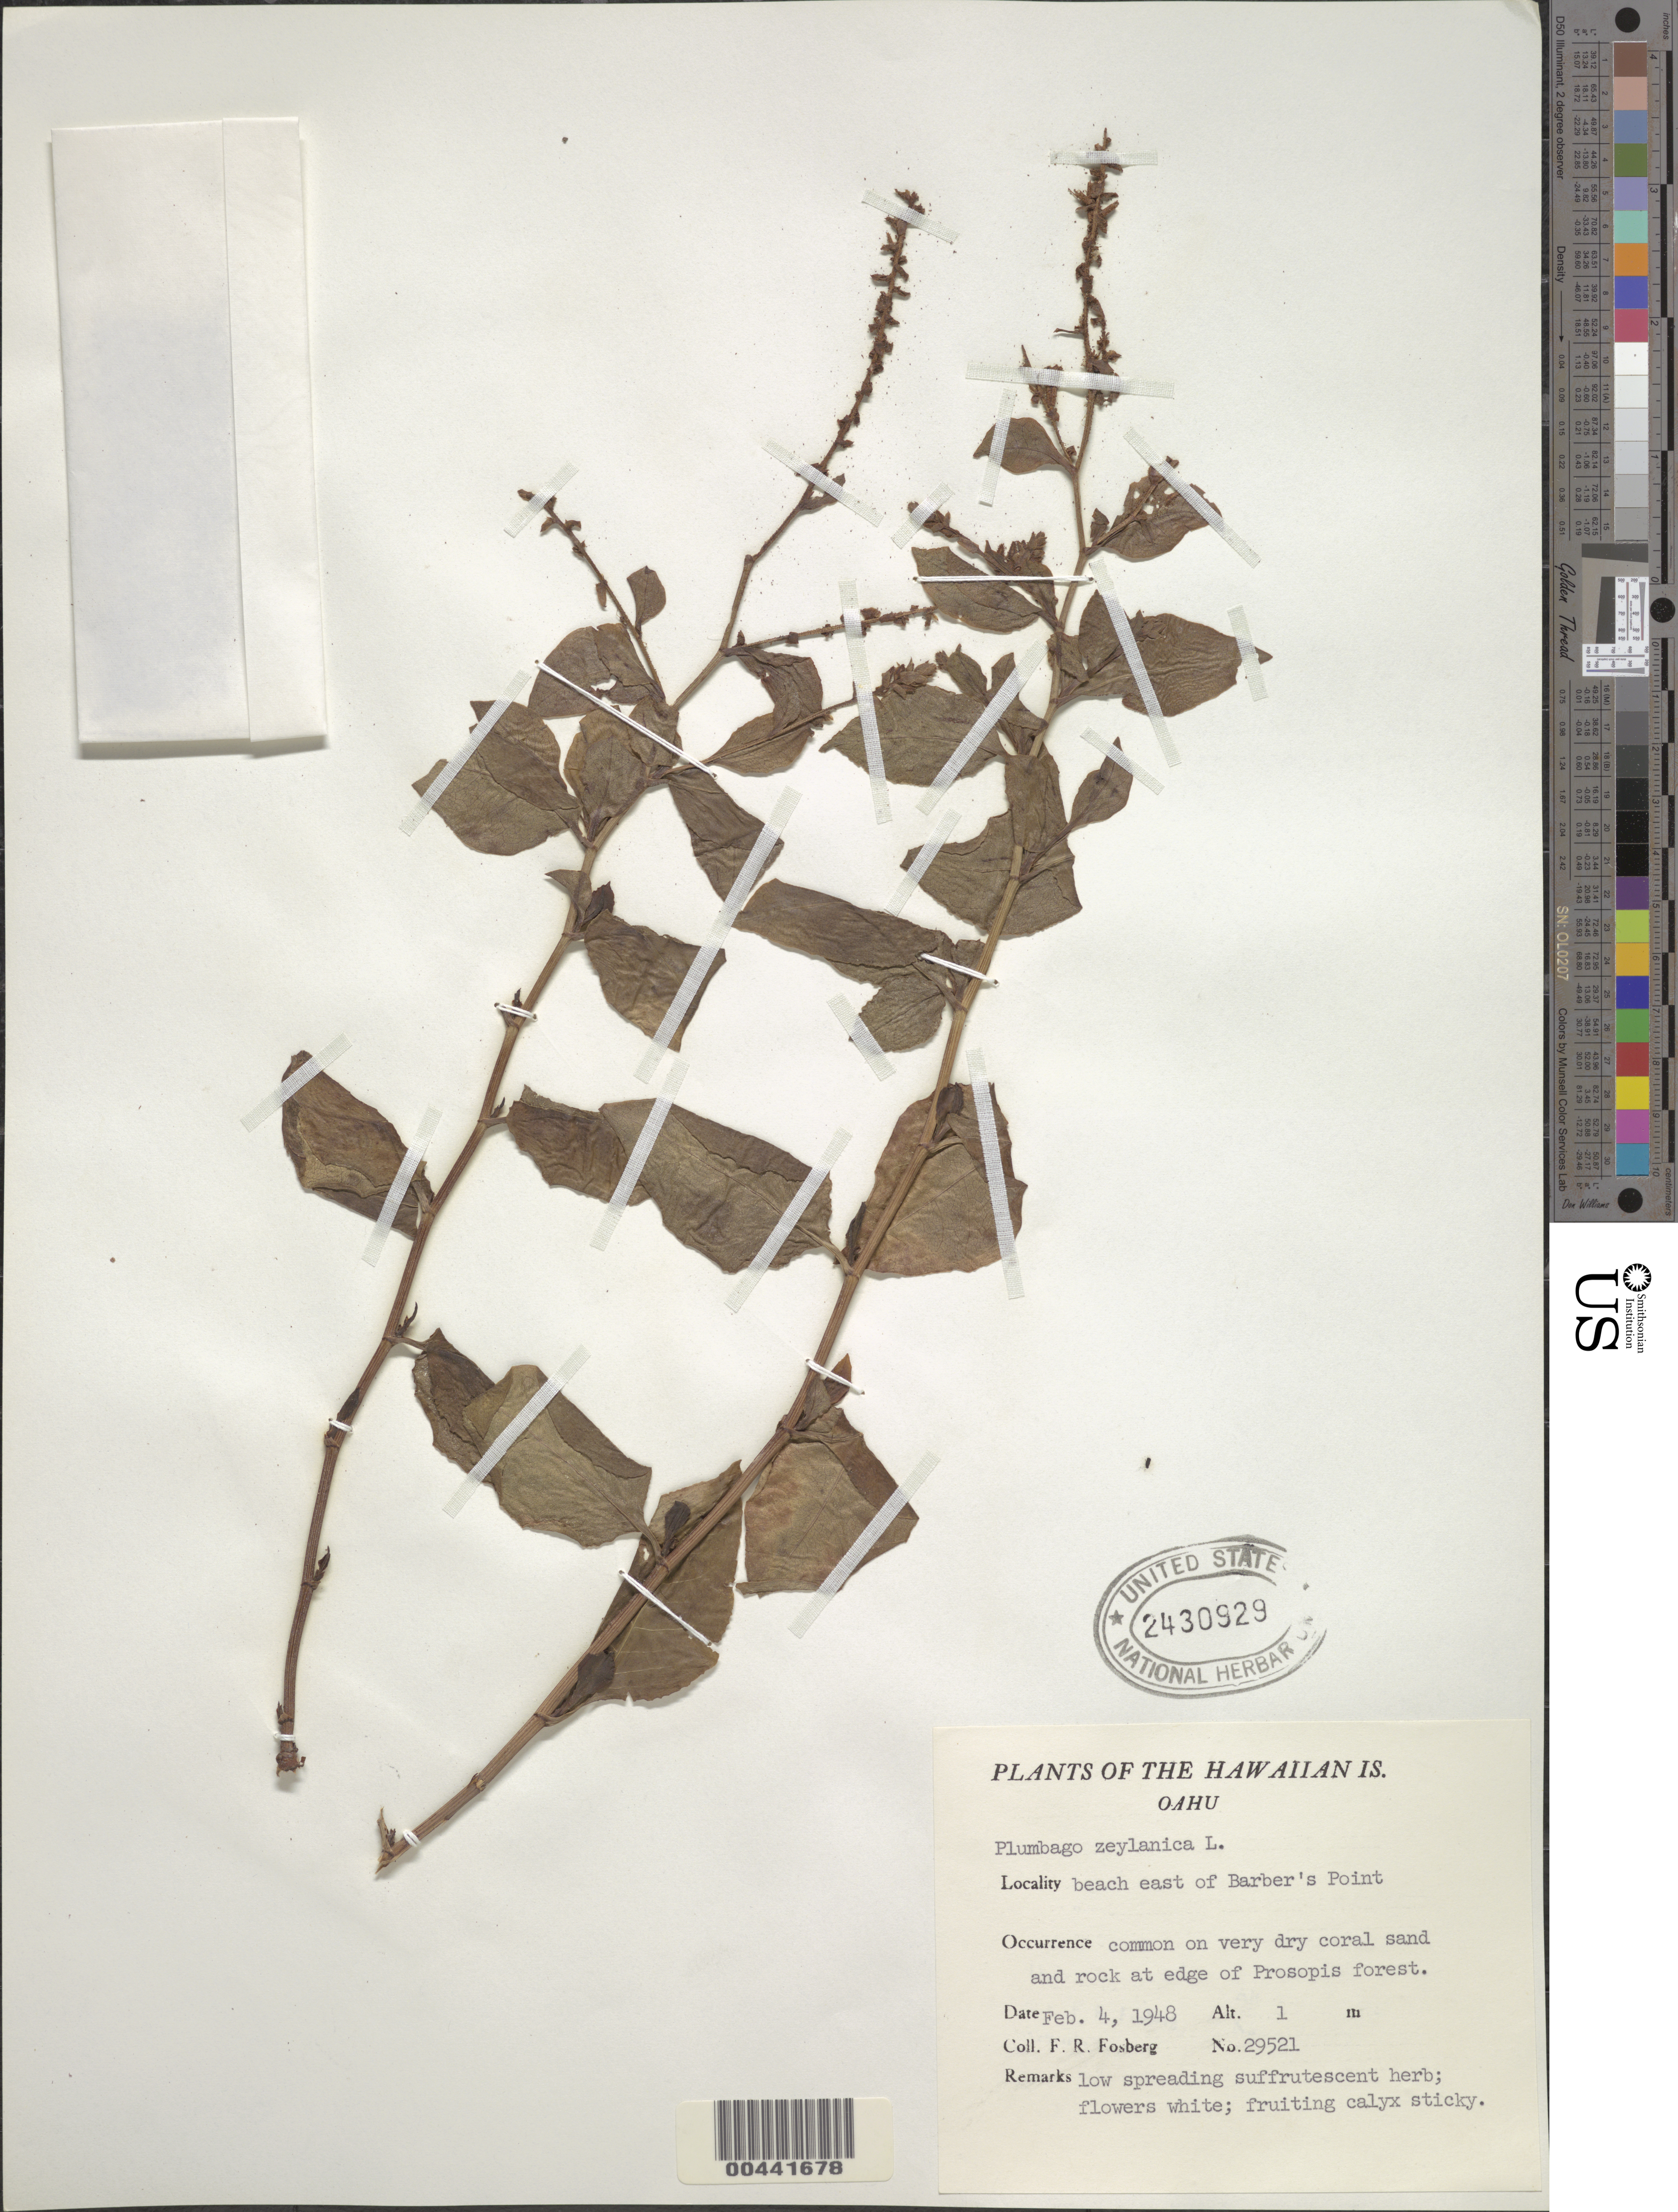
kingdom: Plantae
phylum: Tracheophyta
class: Magnoliopsida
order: Caryophyllales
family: Plumbaginaceae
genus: Plumbago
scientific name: Plumbago zeylanica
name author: L.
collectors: F. R. Fosberg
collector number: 29521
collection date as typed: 4 Feb 1948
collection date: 1948-02-04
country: United States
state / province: Hawaii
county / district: Honolulu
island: Oahu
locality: Beach E of Barber's Point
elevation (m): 1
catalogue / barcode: US 2430929